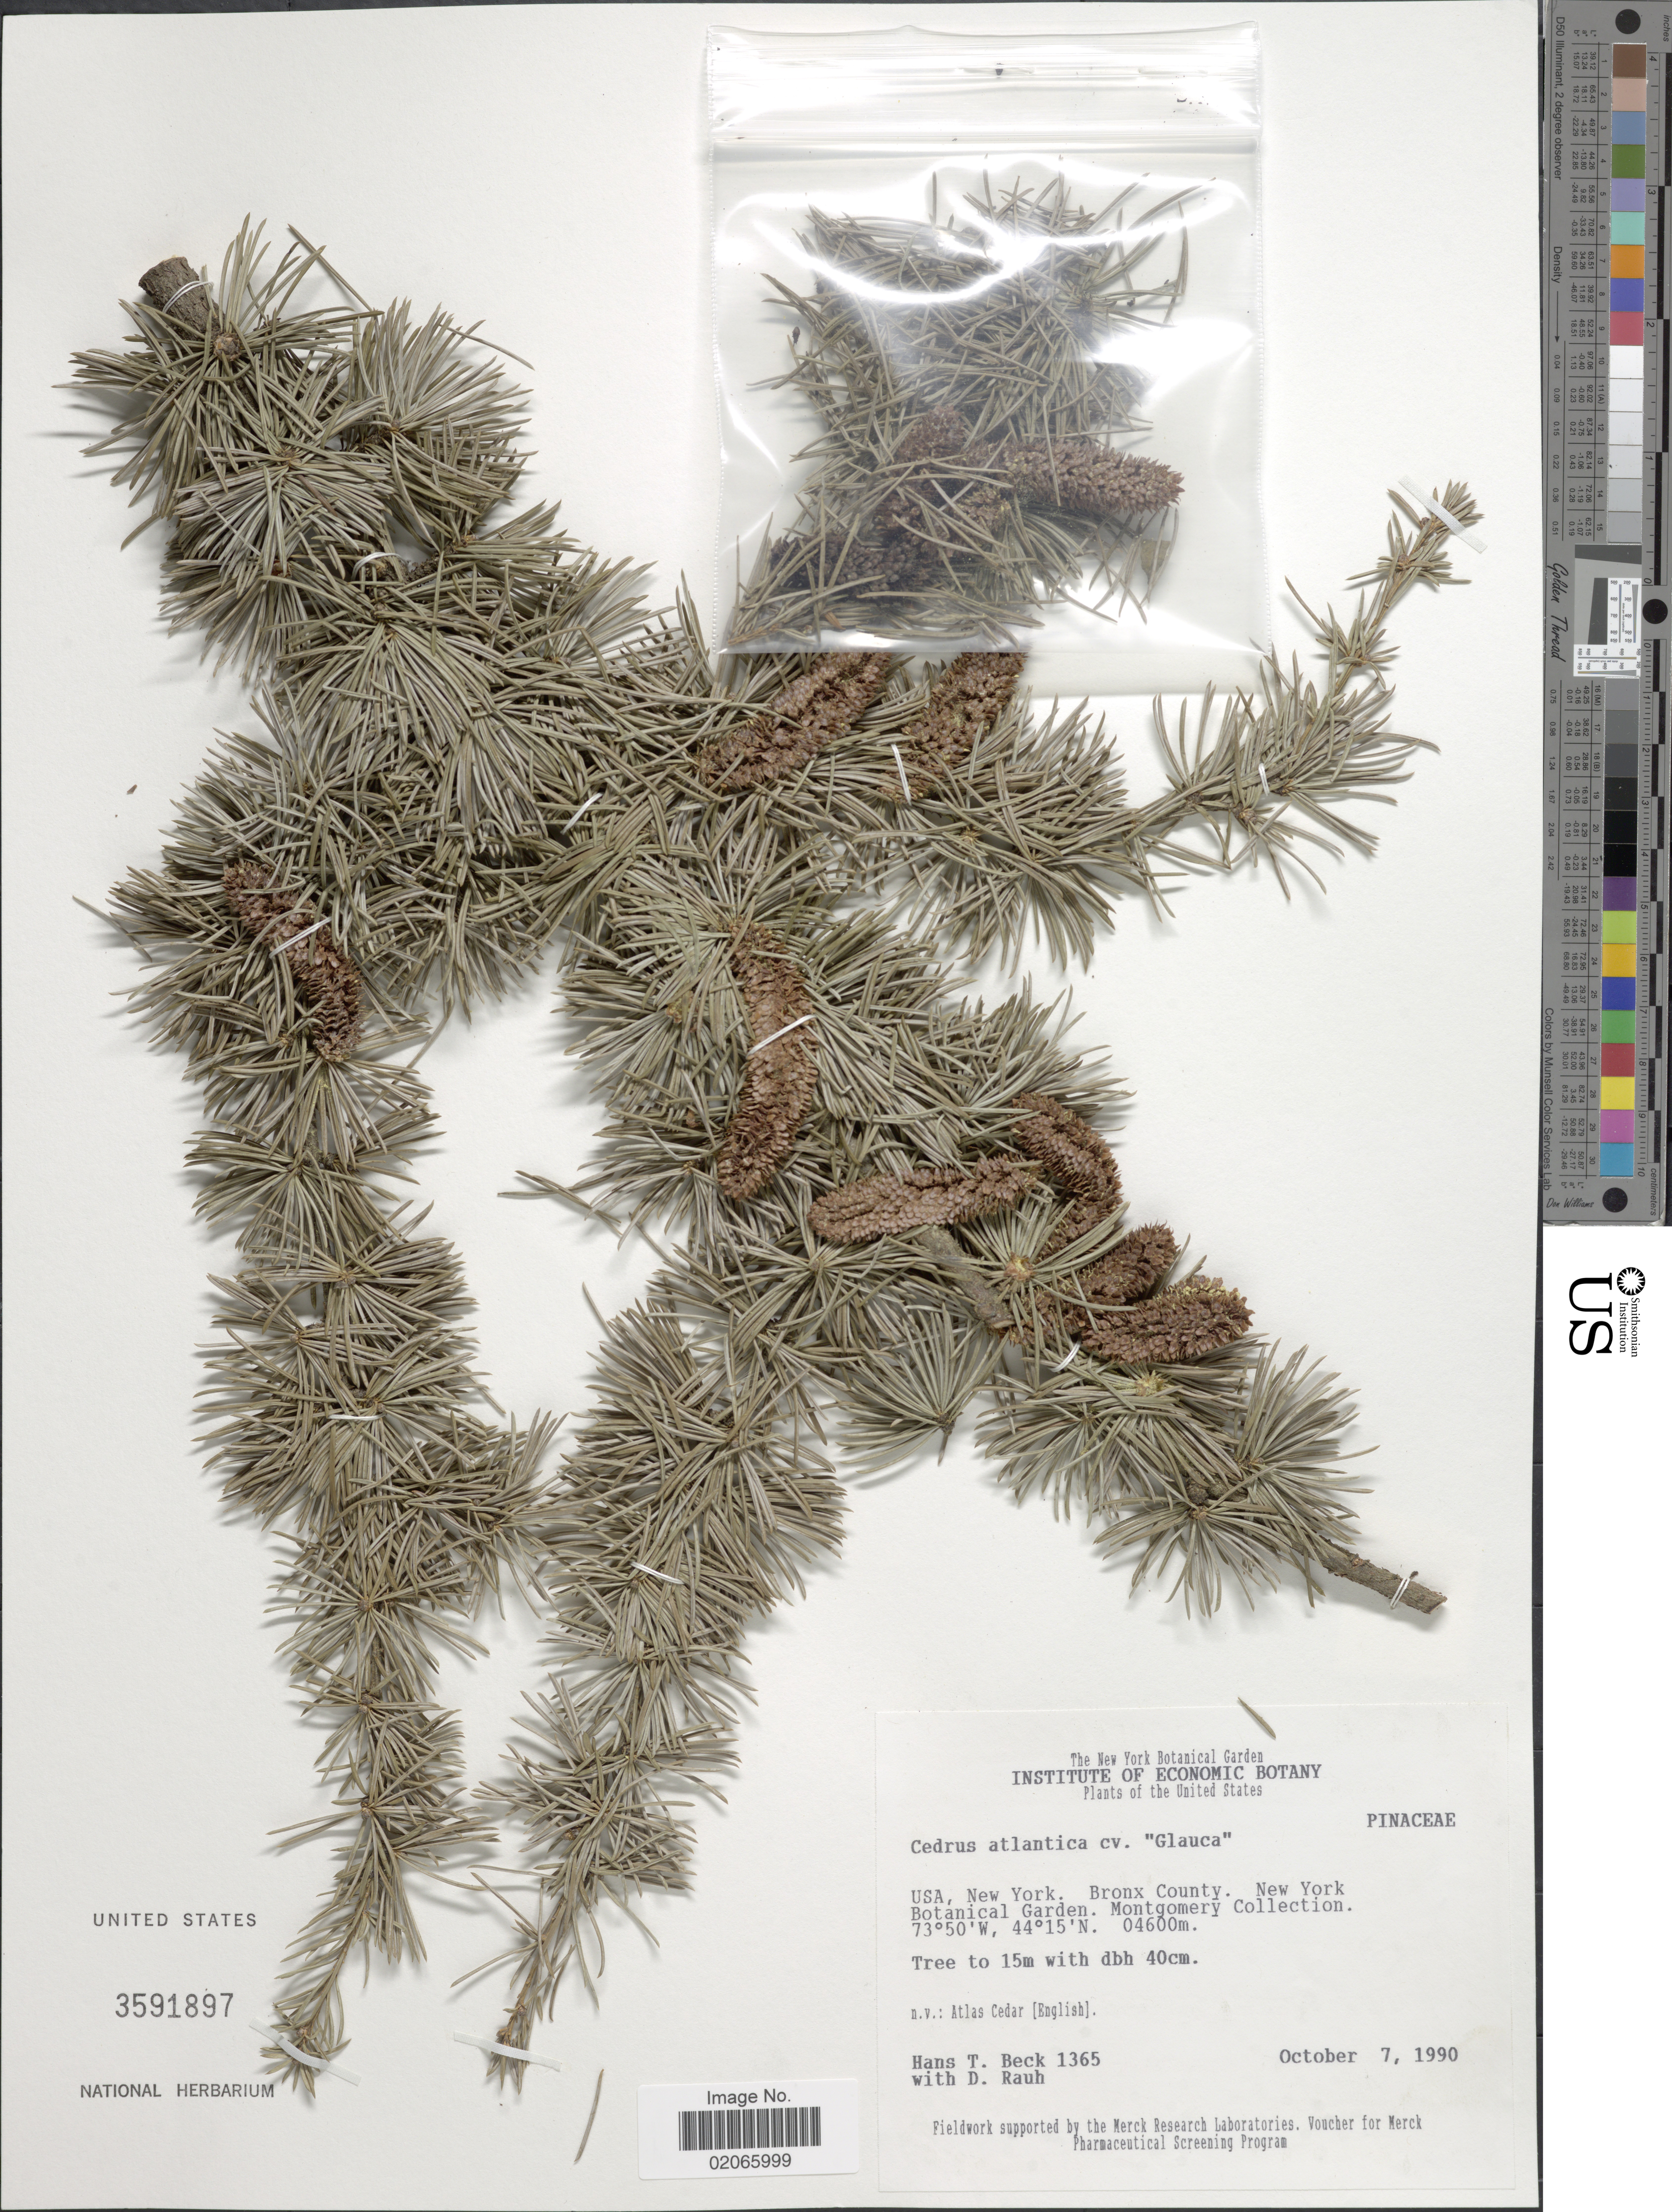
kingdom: Plantae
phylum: Tracheophyta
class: Pinopsida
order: Pinales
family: Pinaceae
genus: Cedrus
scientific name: Cedrus sp.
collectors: H. T. Beck & D. Rauh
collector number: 1365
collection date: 1990-10-07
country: United States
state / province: New York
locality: USA, new York, Bronx County. New York Botanical Garden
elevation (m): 4600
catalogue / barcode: US 3591897